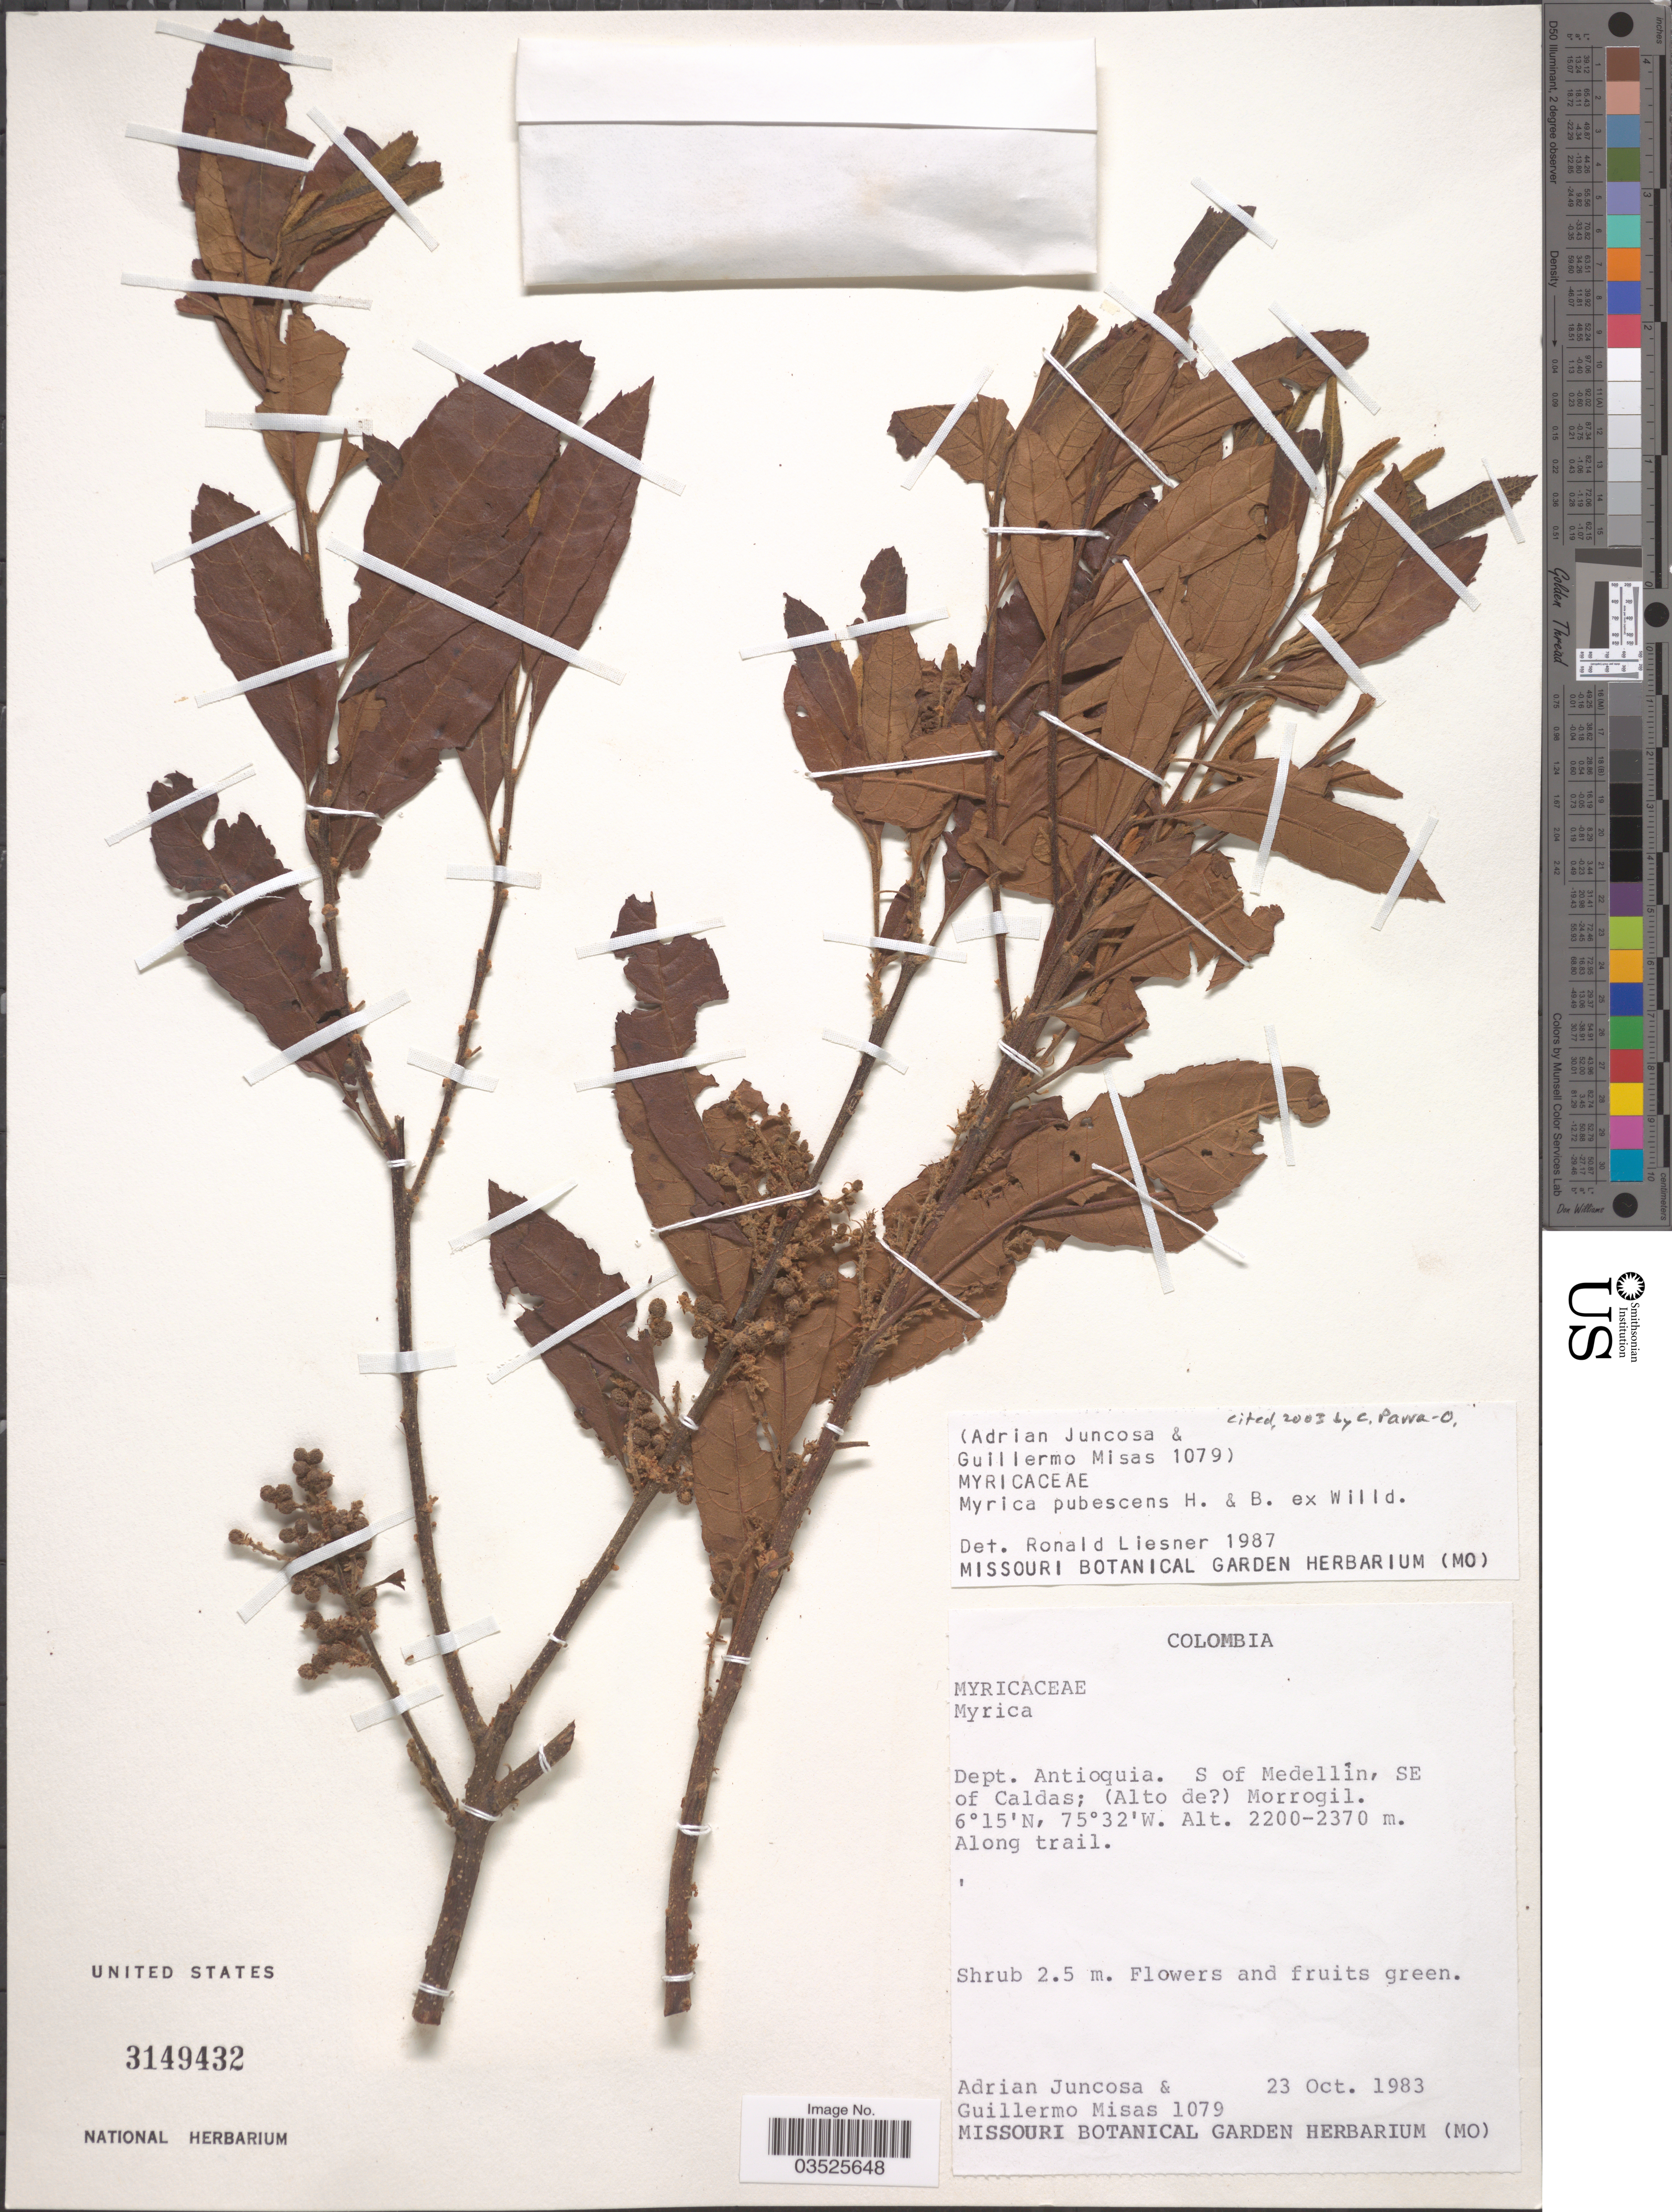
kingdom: Plantae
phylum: Tracheophyta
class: Magnoliopsida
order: Fagales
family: Myricaceae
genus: Morella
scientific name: Morella pubescens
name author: (Humb. & Bonpl. ex Willd.) Wilbur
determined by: Strong, M. T., (US), Smithsonian Institution - National Museum of Natural History (UNITED STATES)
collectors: A. Juncosa & G. Misas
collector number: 1079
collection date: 1983-10-23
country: Colombia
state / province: Antioquia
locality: Depto. Antioquia. S. of Medellín, SE of Caldas; (Alto de [unsure placement]) Morrogil. along trail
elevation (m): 2200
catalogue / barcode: US 3149432